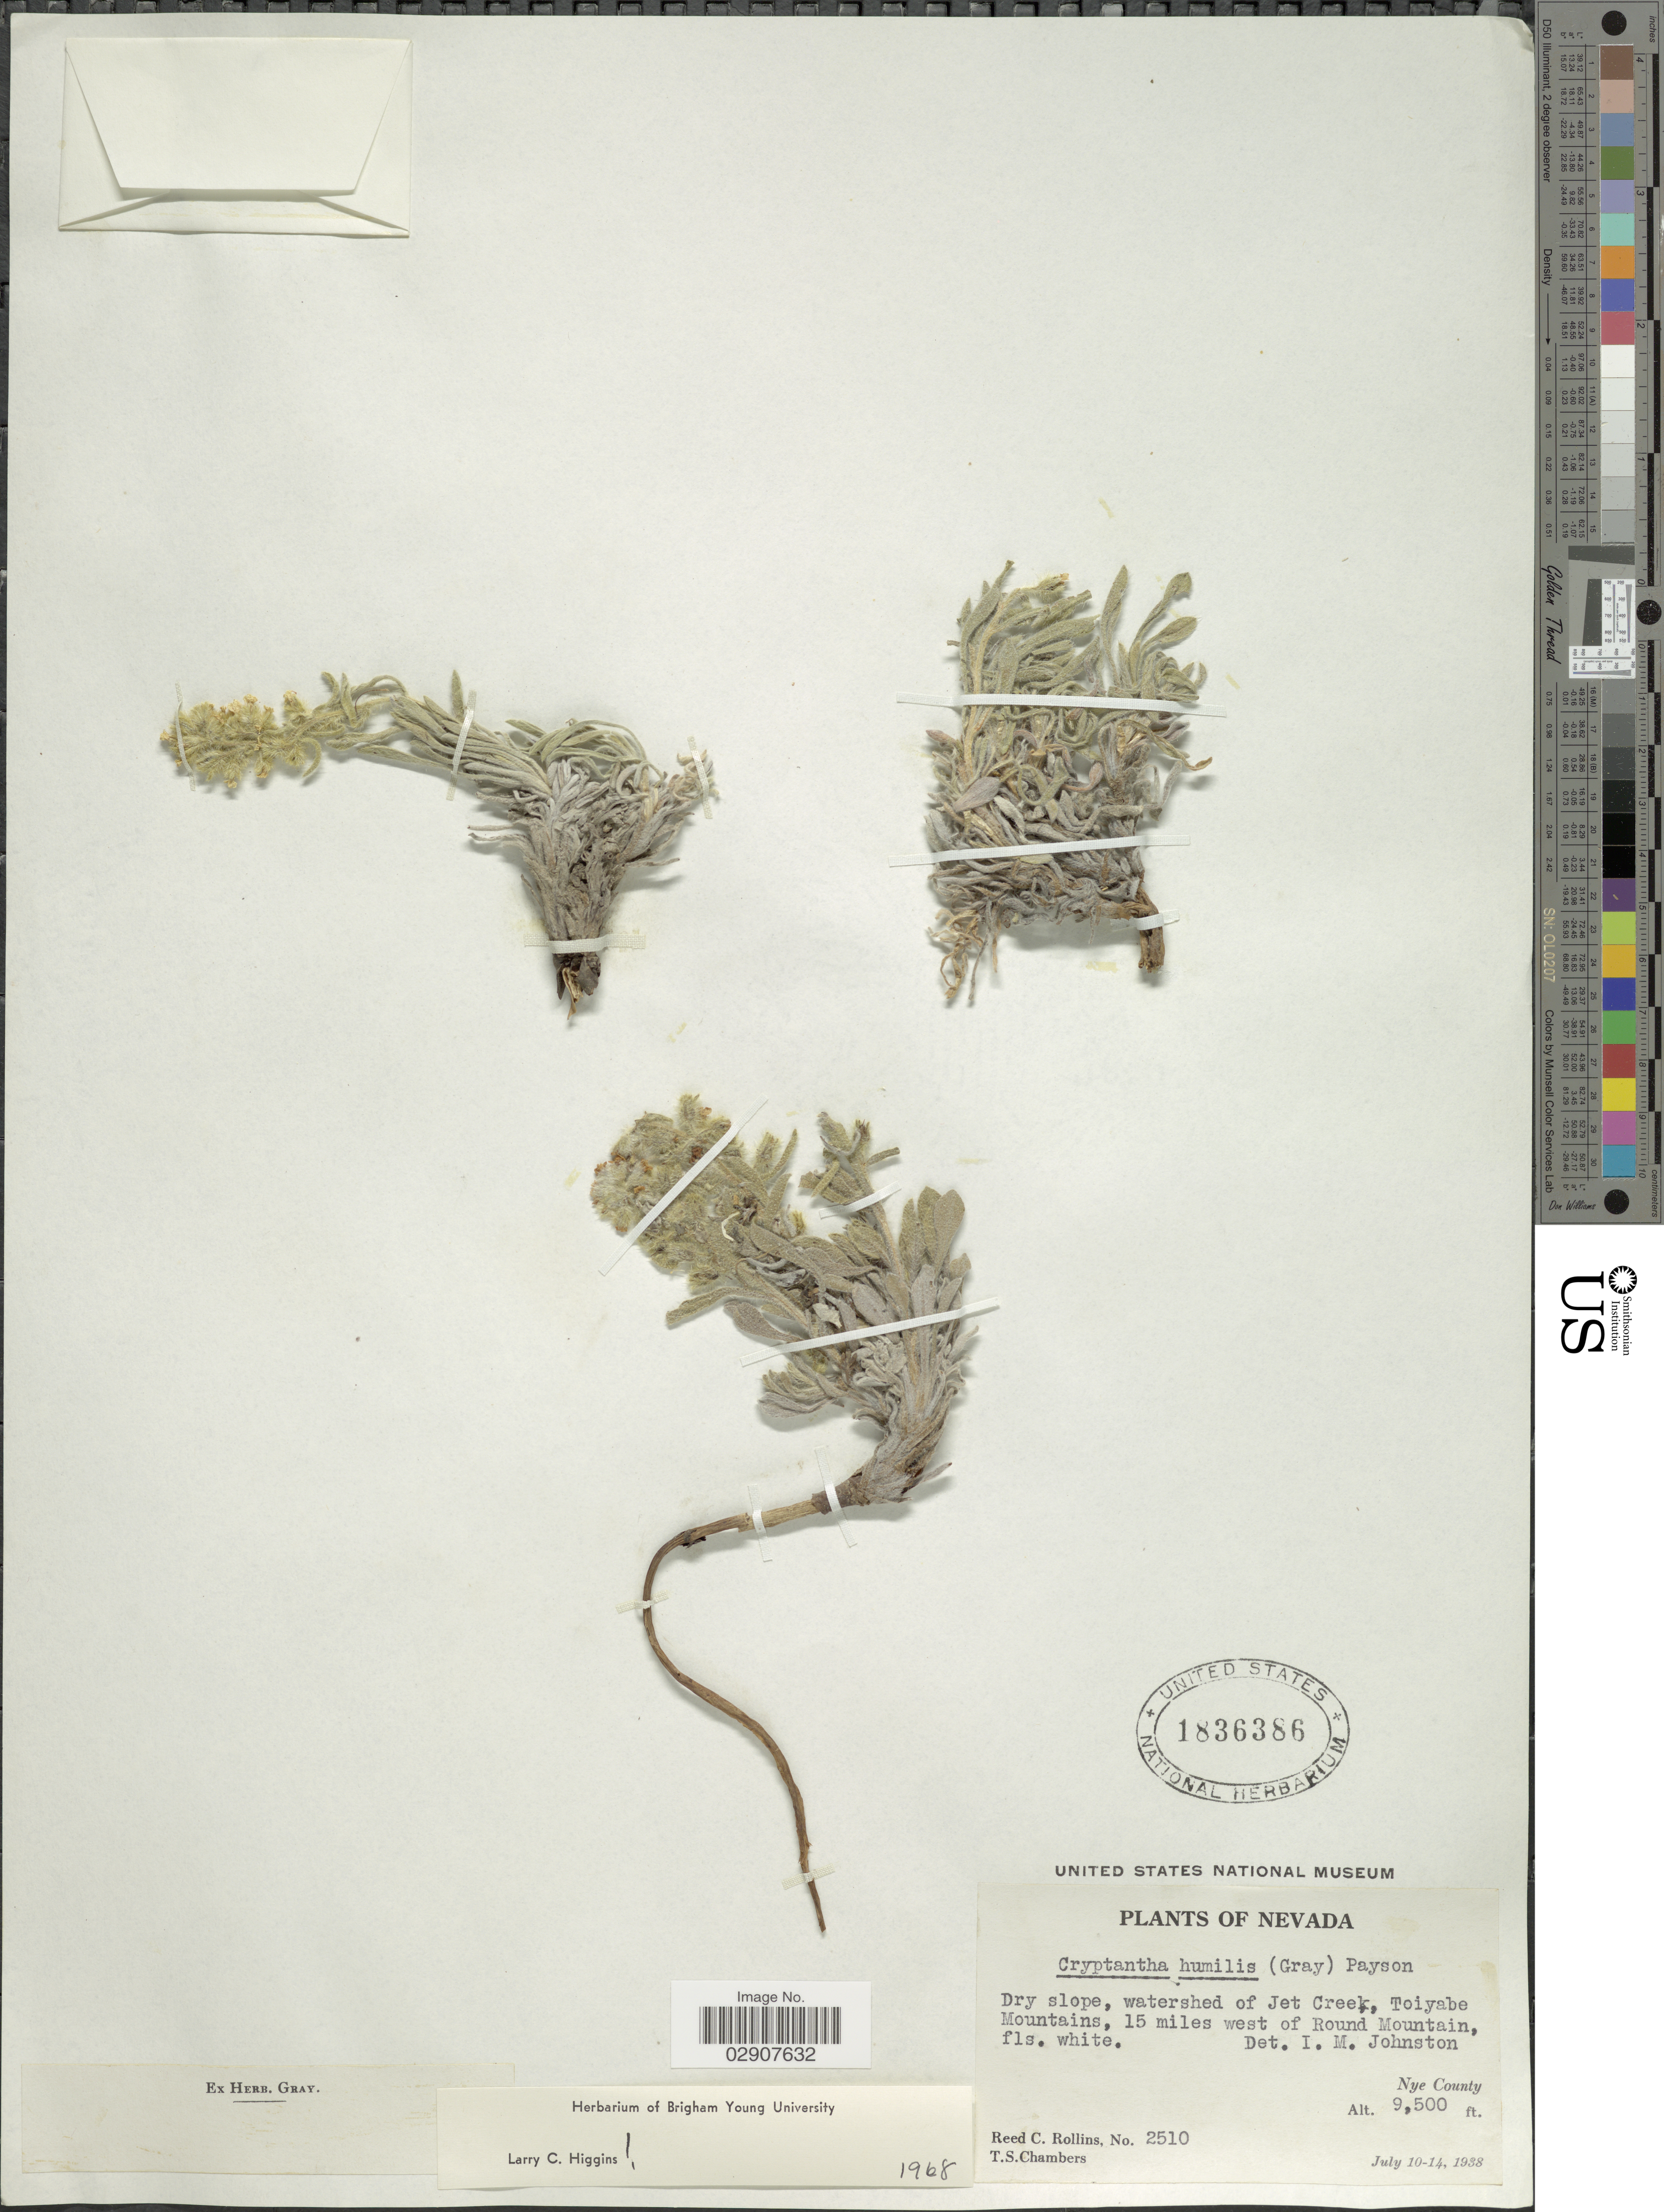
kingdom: Plantae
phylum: Tracheophyta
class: Magnoliopsida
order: Boraginales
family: Boraginaceae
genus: Cryptantha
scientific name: Cryptantha humilis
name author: (Greene) Payson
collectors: R. C. Rollins & T. Chambers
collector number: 2510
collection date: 1938-07-10/1938-07-14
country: United States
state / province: Nevada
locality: Watershed of Jet Creek, Toiyabe Mountains, 15 miles west of Round Mountain, Nye County.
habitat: dry slope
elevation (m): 2896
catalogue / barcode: US 1836386